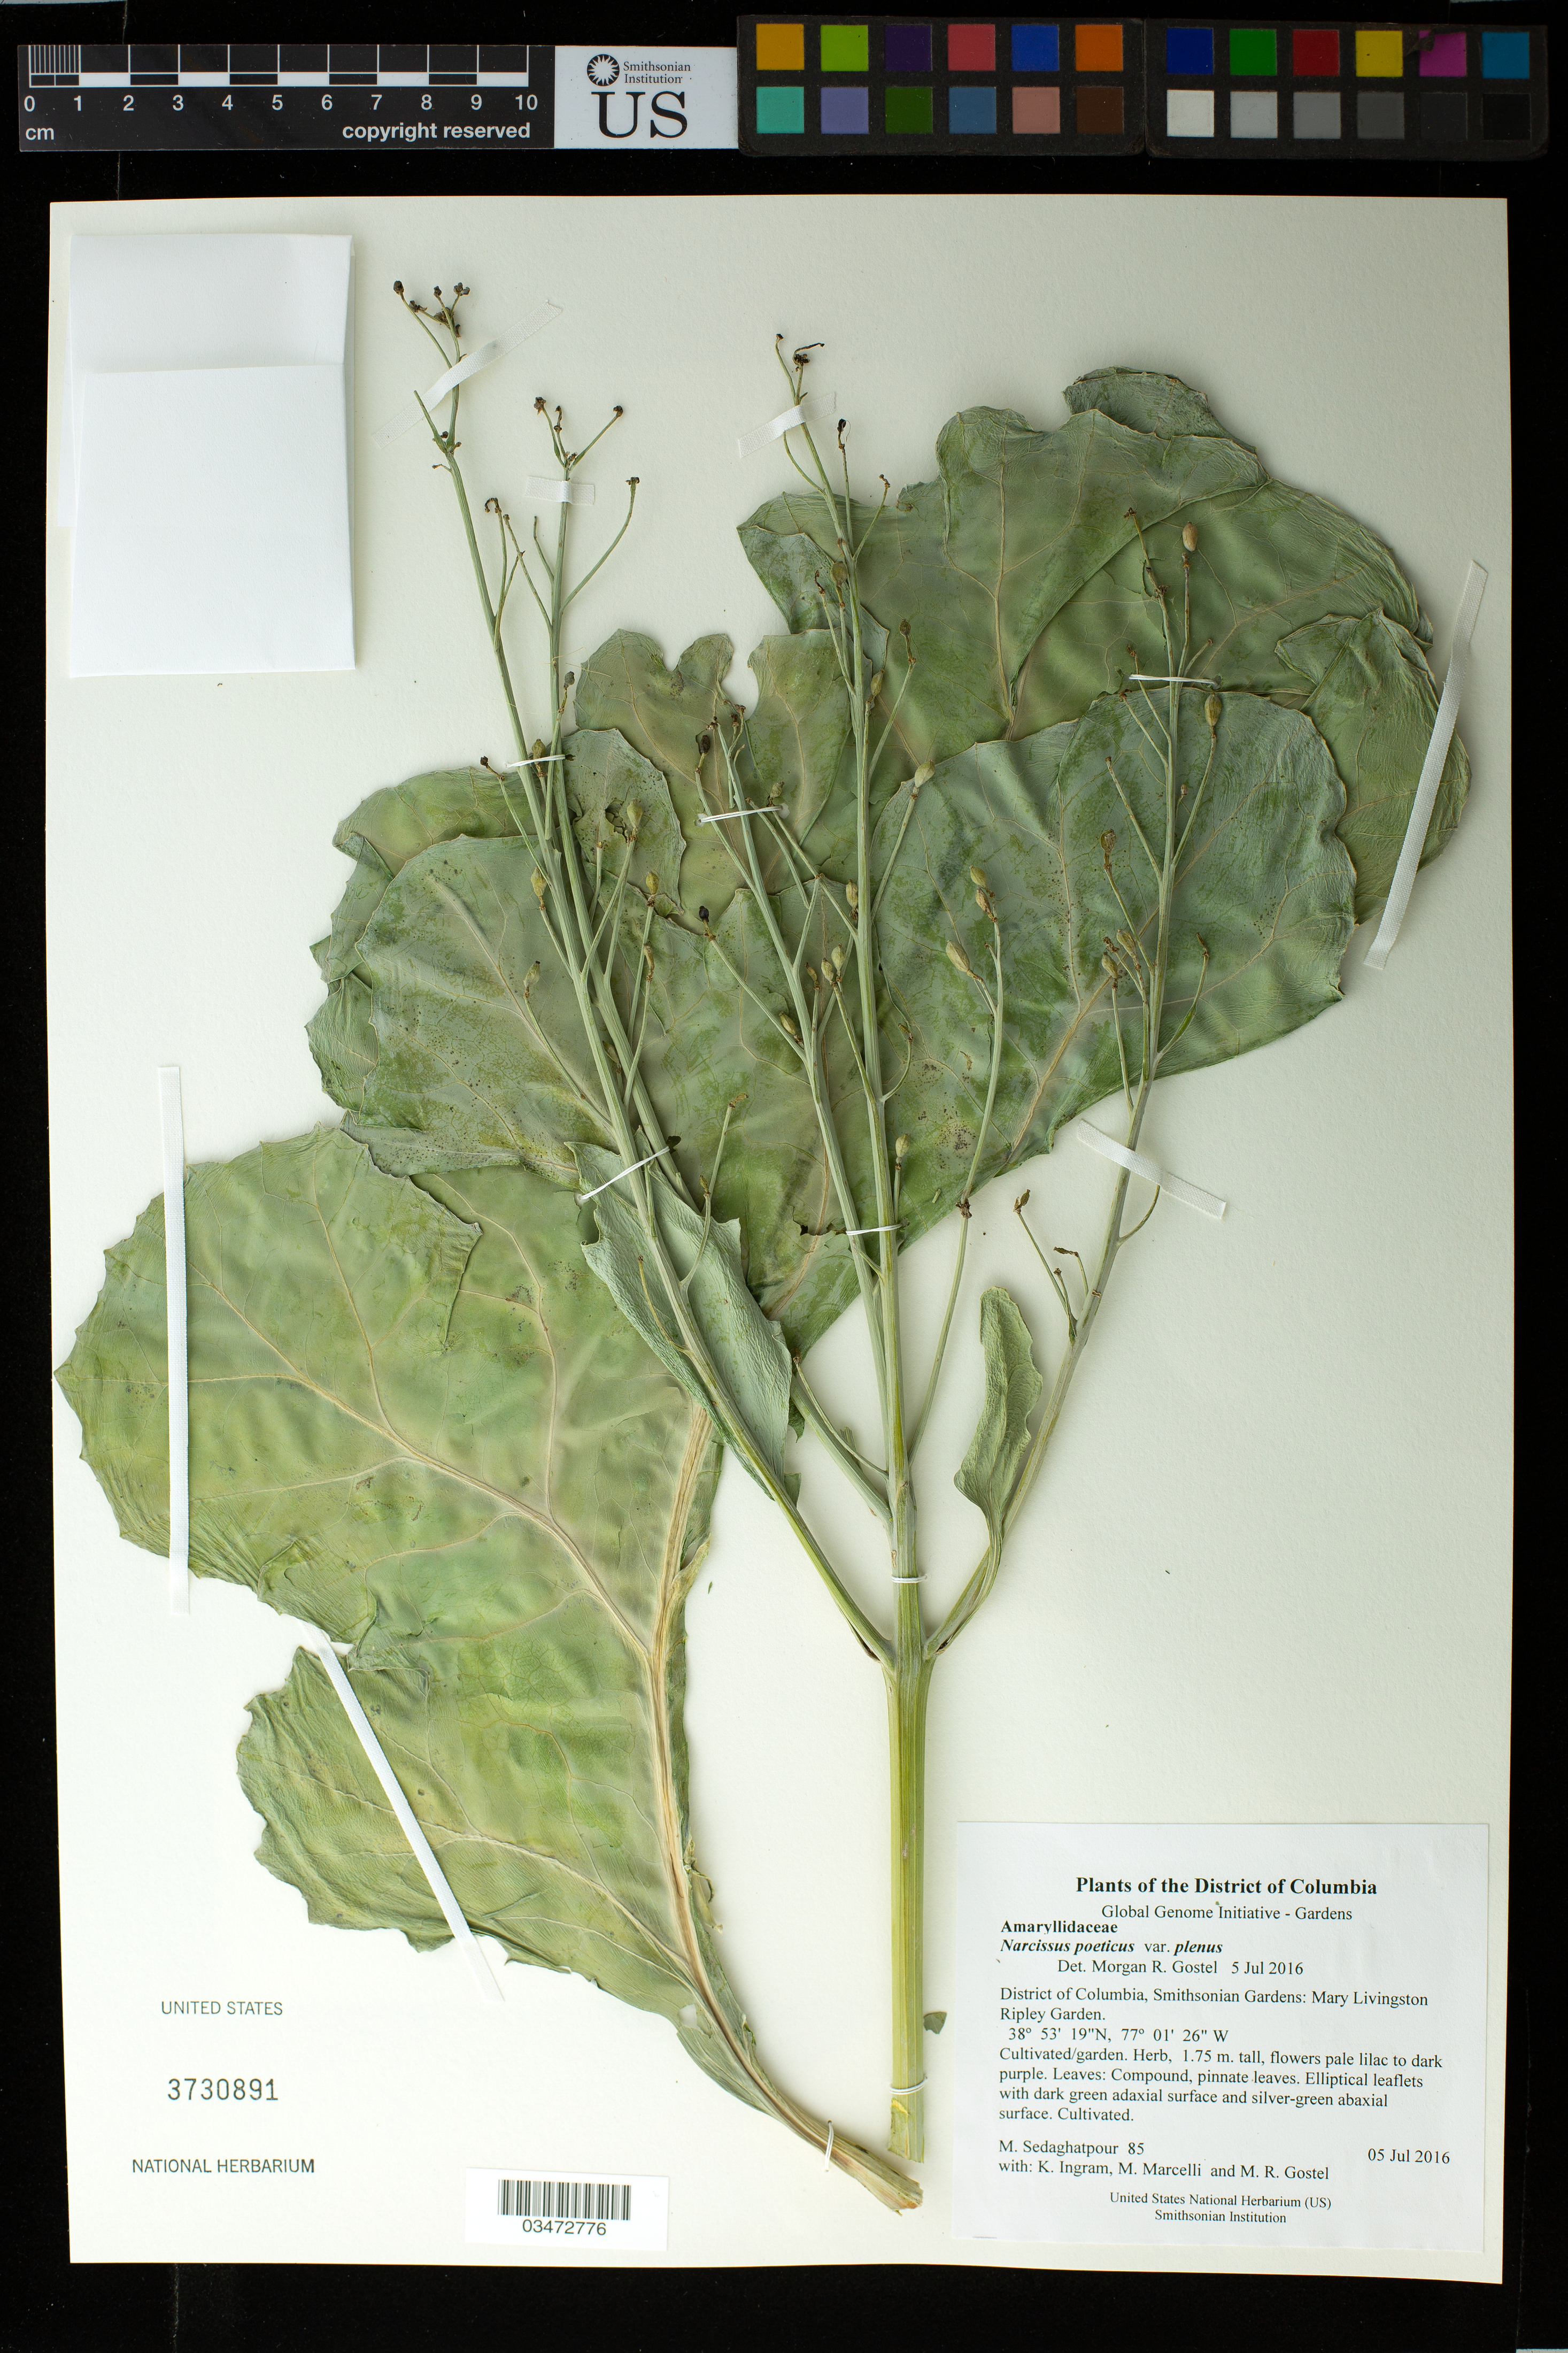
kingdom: Plantae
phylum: Tracheophyta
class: Liliopsida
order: Asparagales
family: Amaryllidaceae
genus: Narcissus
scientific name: Narcissus poeticus var. plenus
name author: J.C. Niven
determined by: Gostel, Morgan R., (BRIT), Botanical Research Institute of Texas (UNITED STATES)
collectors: M. Sedaghatpour, K. S. Ingram, M. Marcelli & M. R. Gostel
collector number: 85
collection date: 2016-07-05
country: United States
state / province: District of Columbia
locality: Smithsonian Gardens: Mary Livingston Ripley Garden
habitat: Cultivated/garden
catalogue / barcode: US 3730891